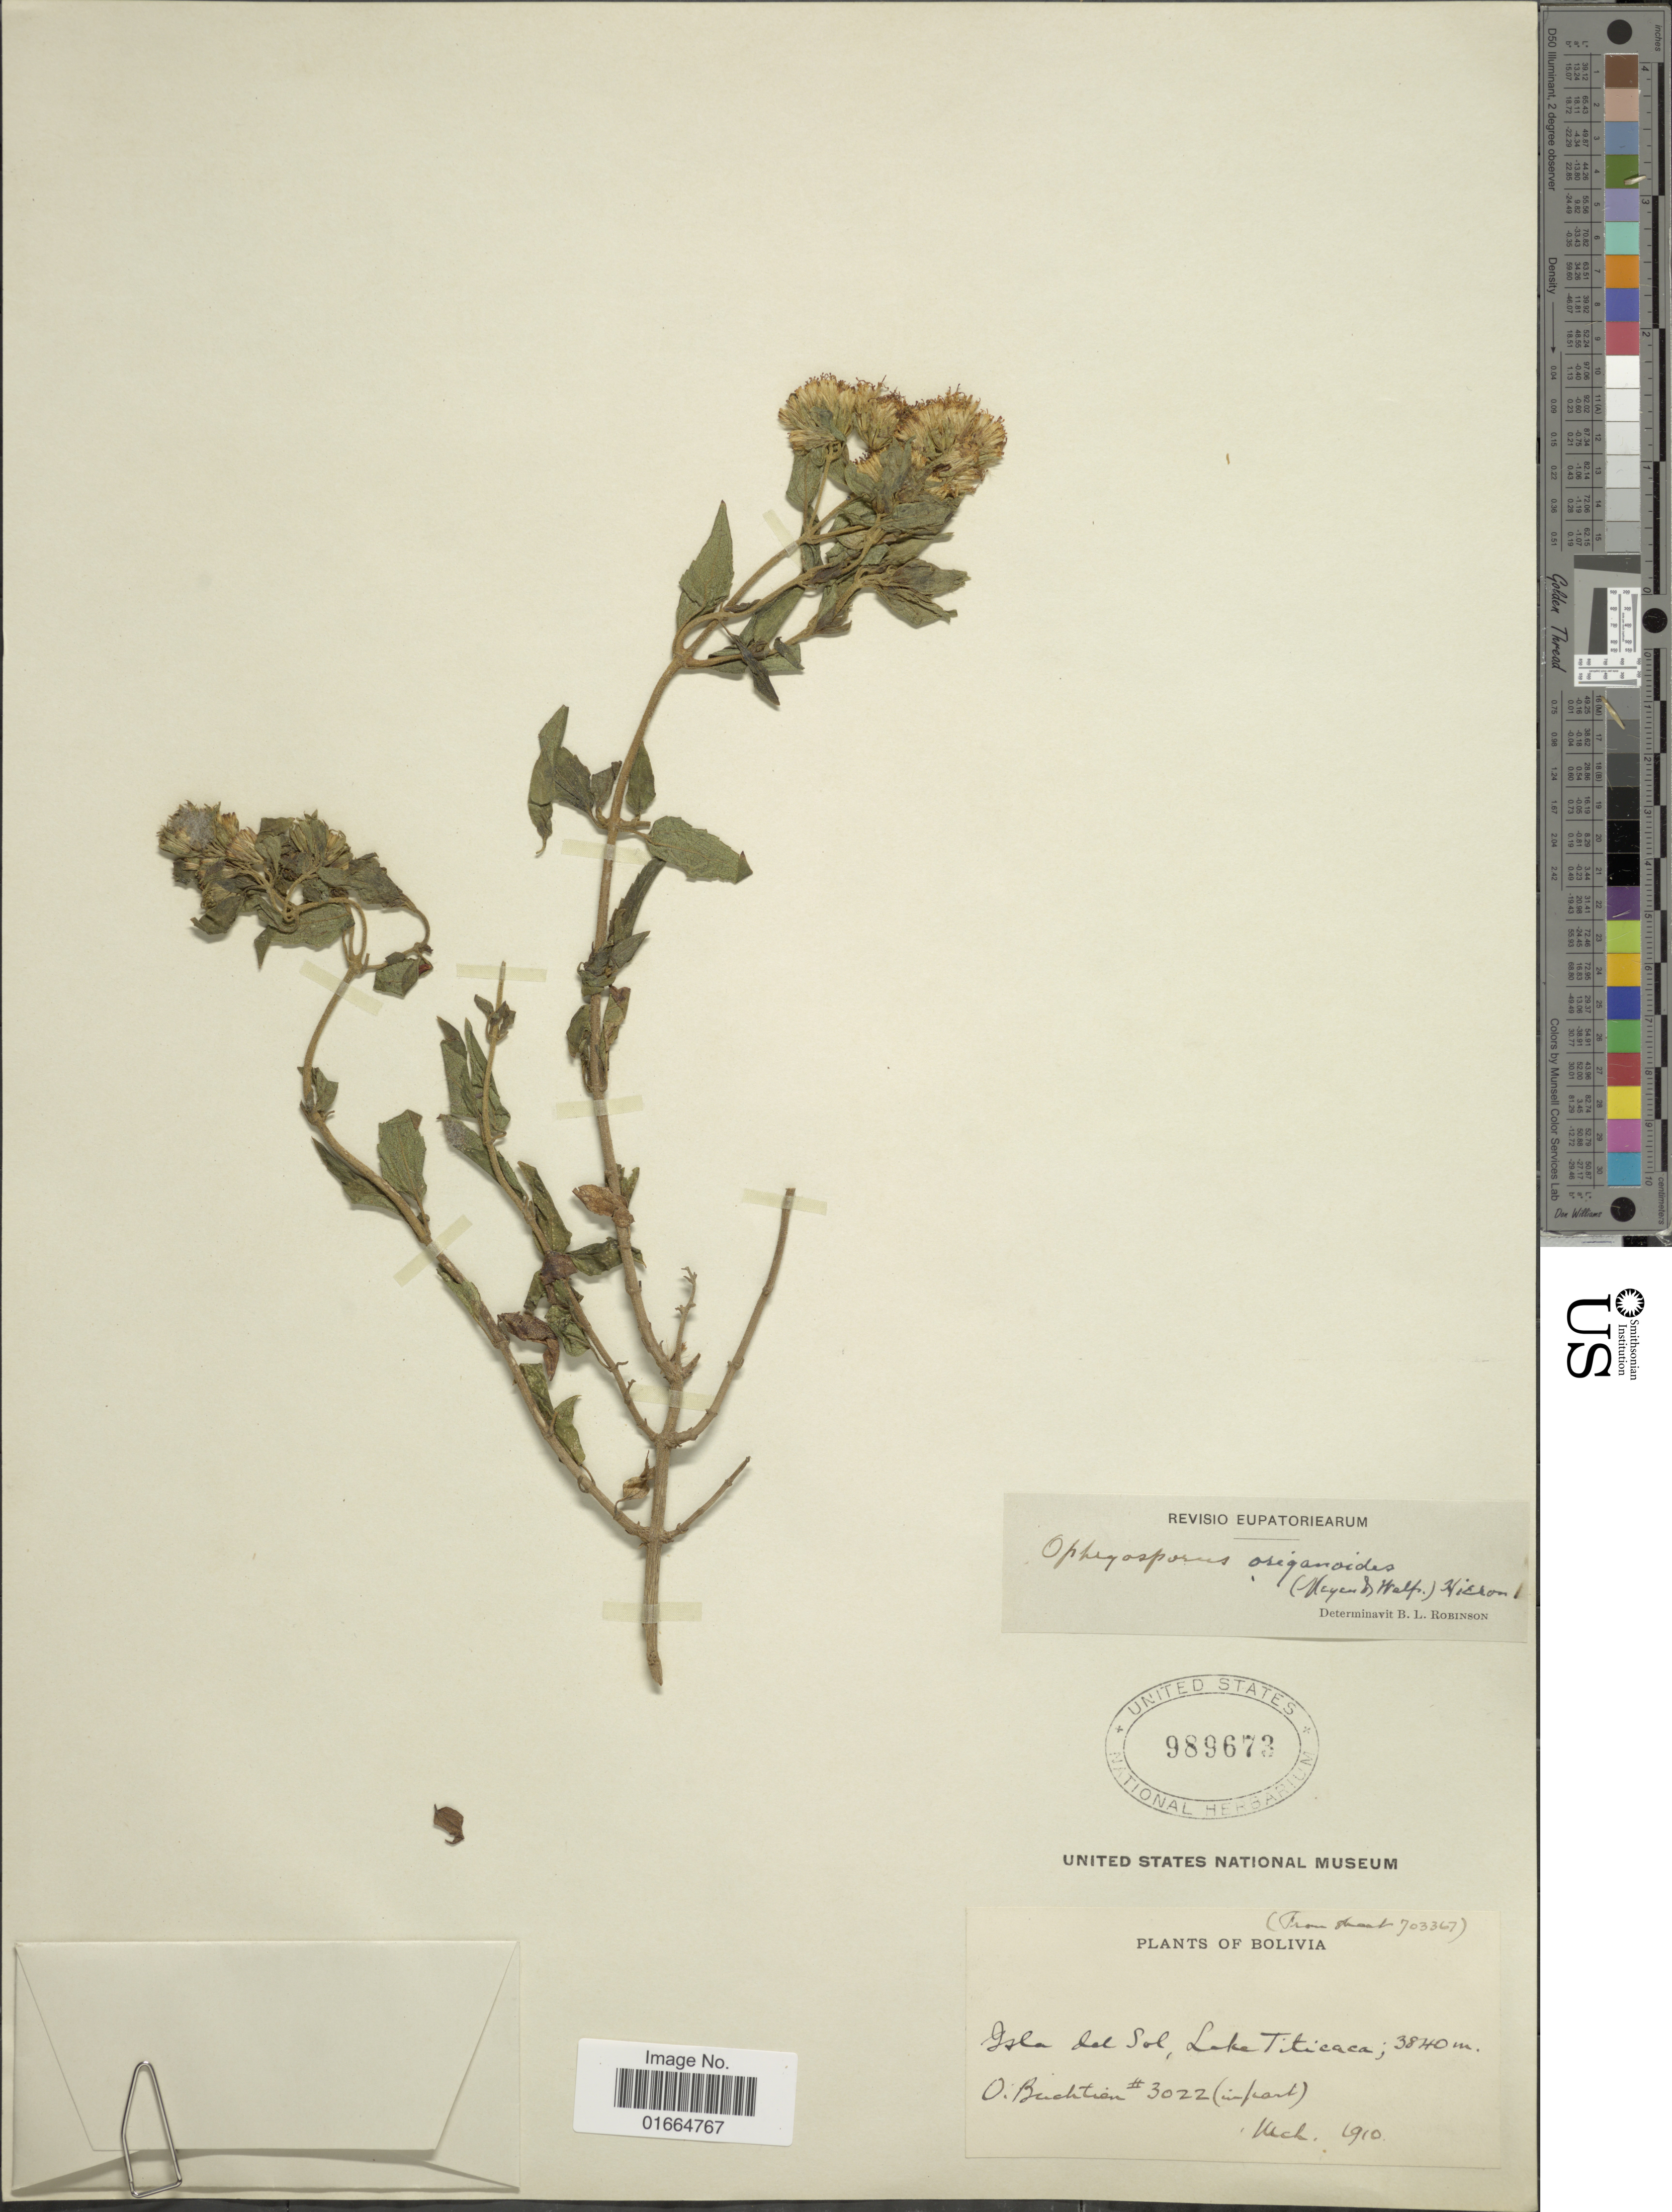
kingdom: Plantae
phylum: Tracheophyta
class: Magnoliopsida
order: Asterales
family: Asteraceae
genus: Ophryosporus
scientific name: Ophryosporus heptanthus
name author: (Sch. Bip. ex Wedd.) R.M. King & H. Rob.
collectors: O. Buchtien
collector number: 3022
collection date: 1910-03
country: Bolivia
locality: Isla del Sol, Lake Titicaca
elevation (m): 3840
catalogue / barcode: US 989673